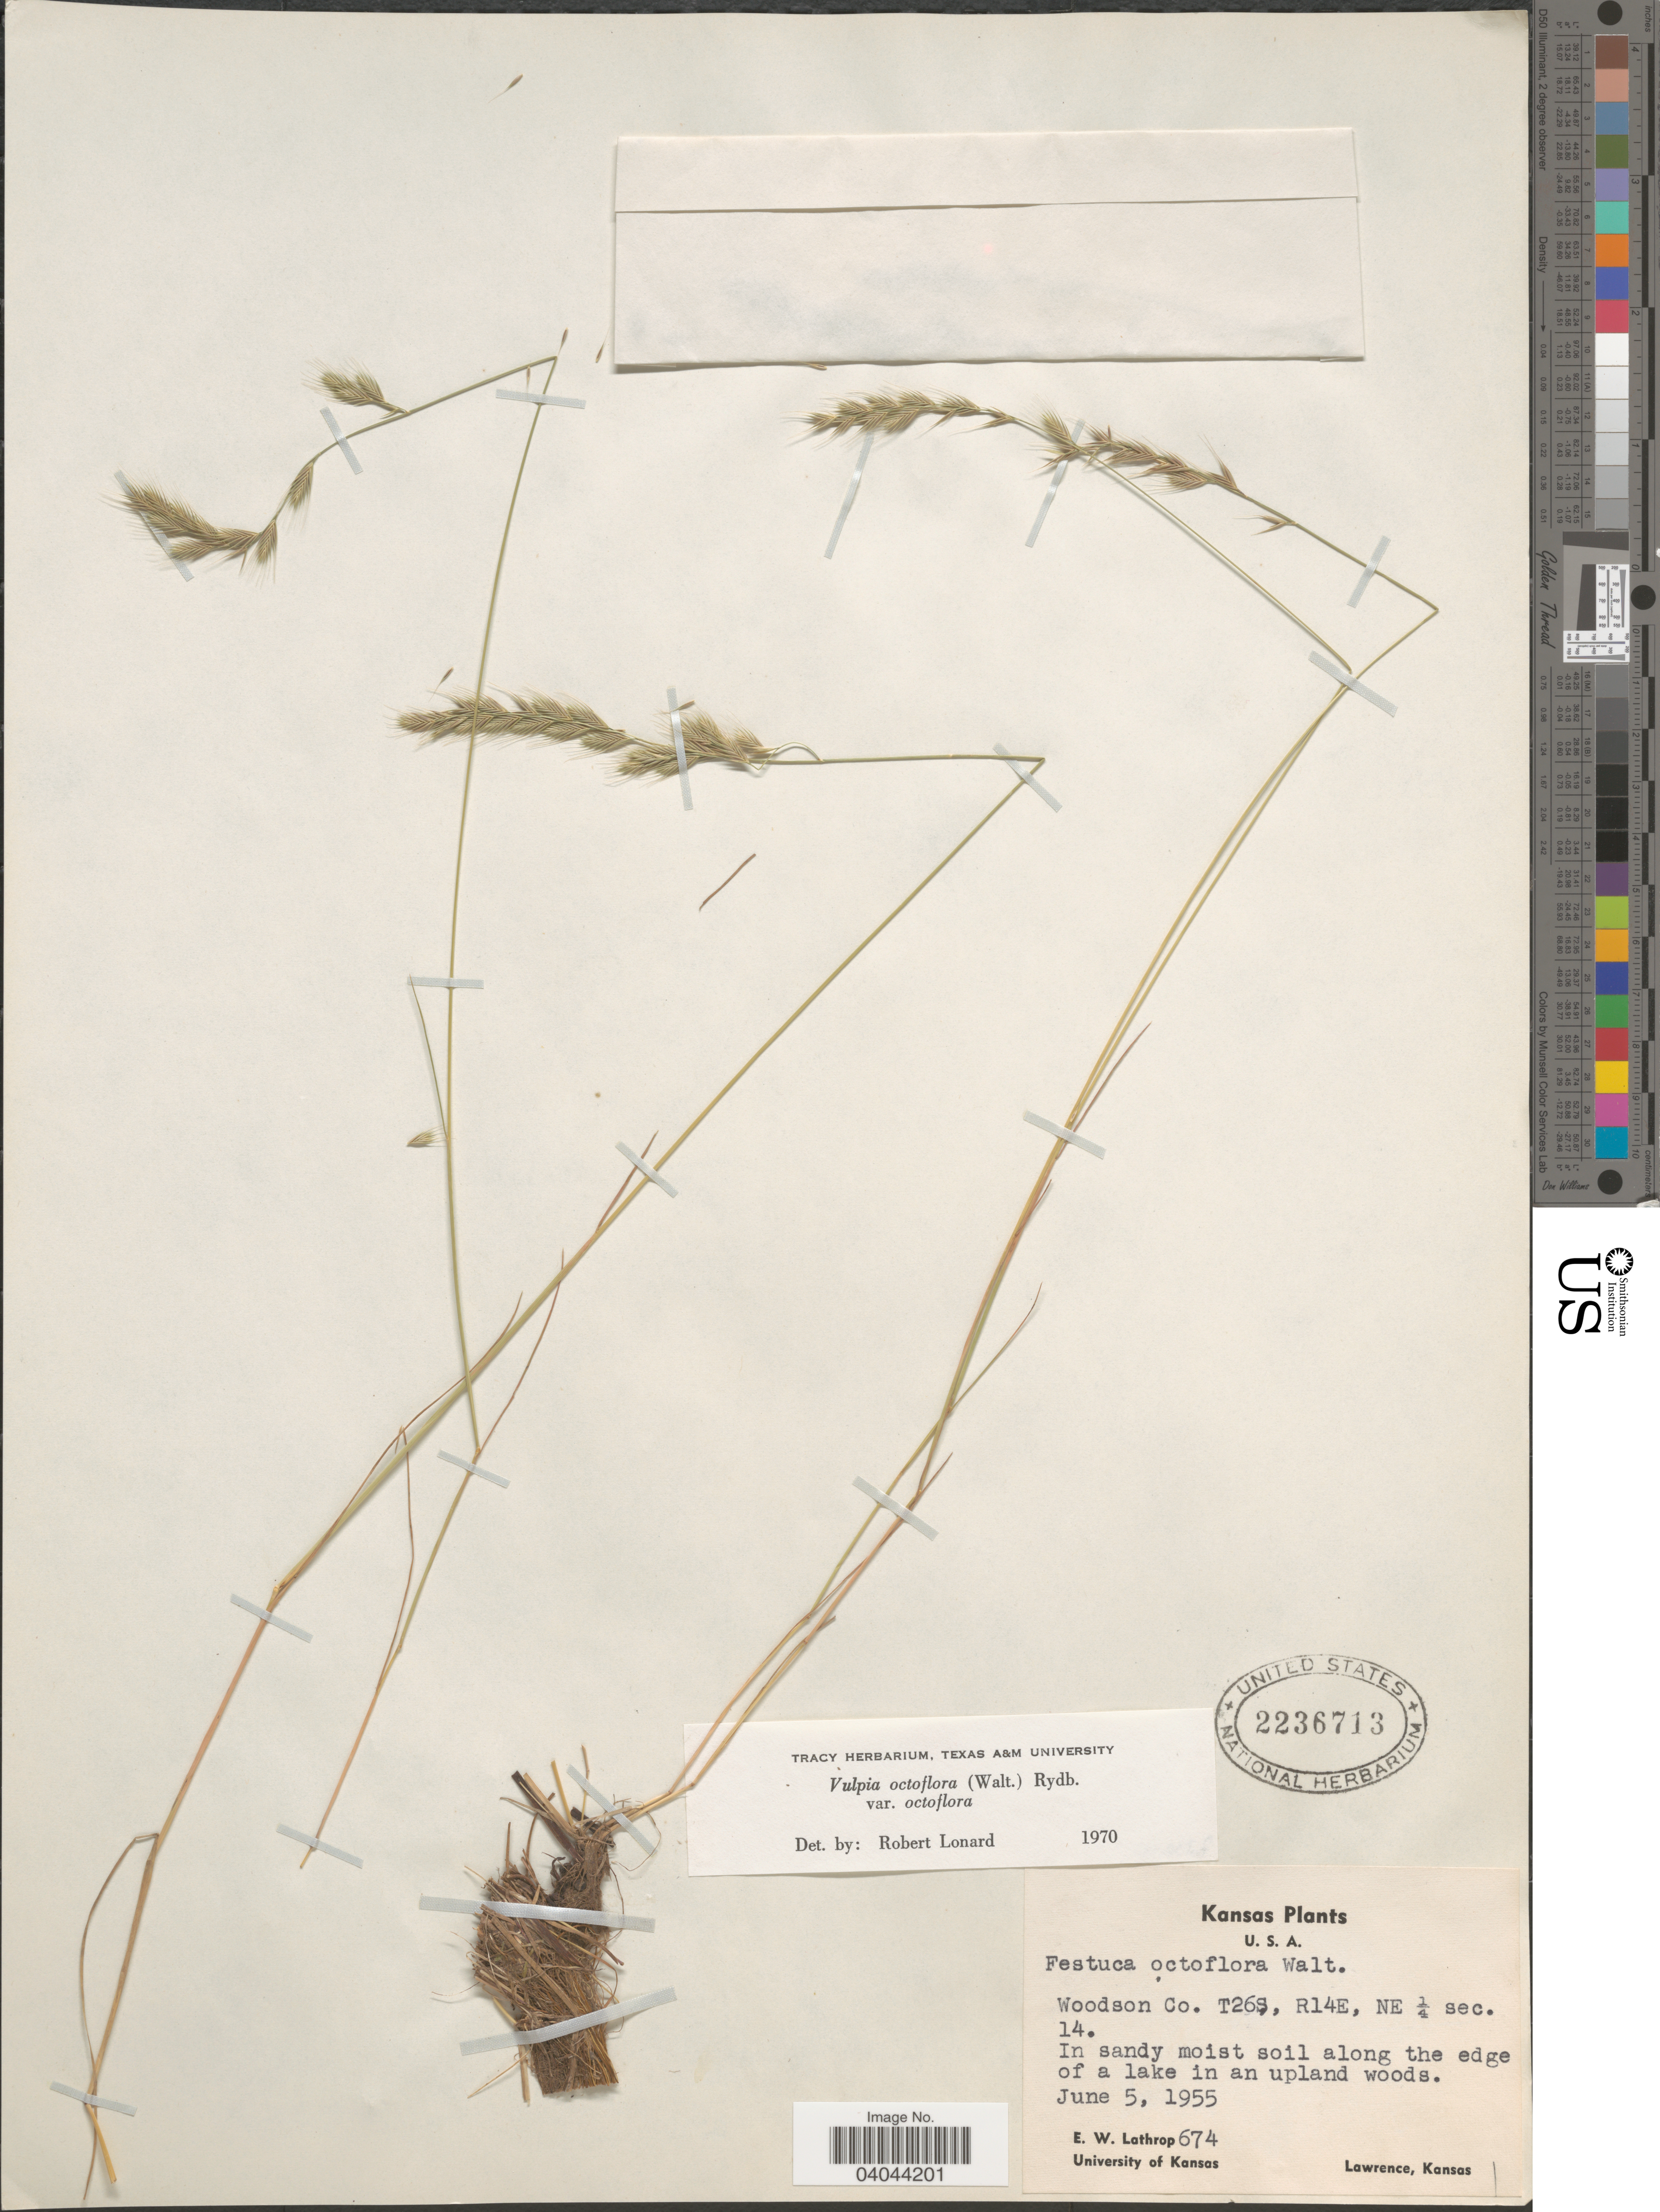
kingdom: Plantae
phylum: Tracheophyta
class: Liliopsida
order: Poales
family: Poaceae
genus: Festuca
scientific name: Festuca octoflora var. octoflora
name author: Walter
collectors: E. W. Lathrop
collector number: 674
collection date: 1955-06-05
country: United States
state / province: Kansas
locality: Woodson Co. T26S, R14E, NE ¼ sec. 14.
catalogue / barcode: US 2236713